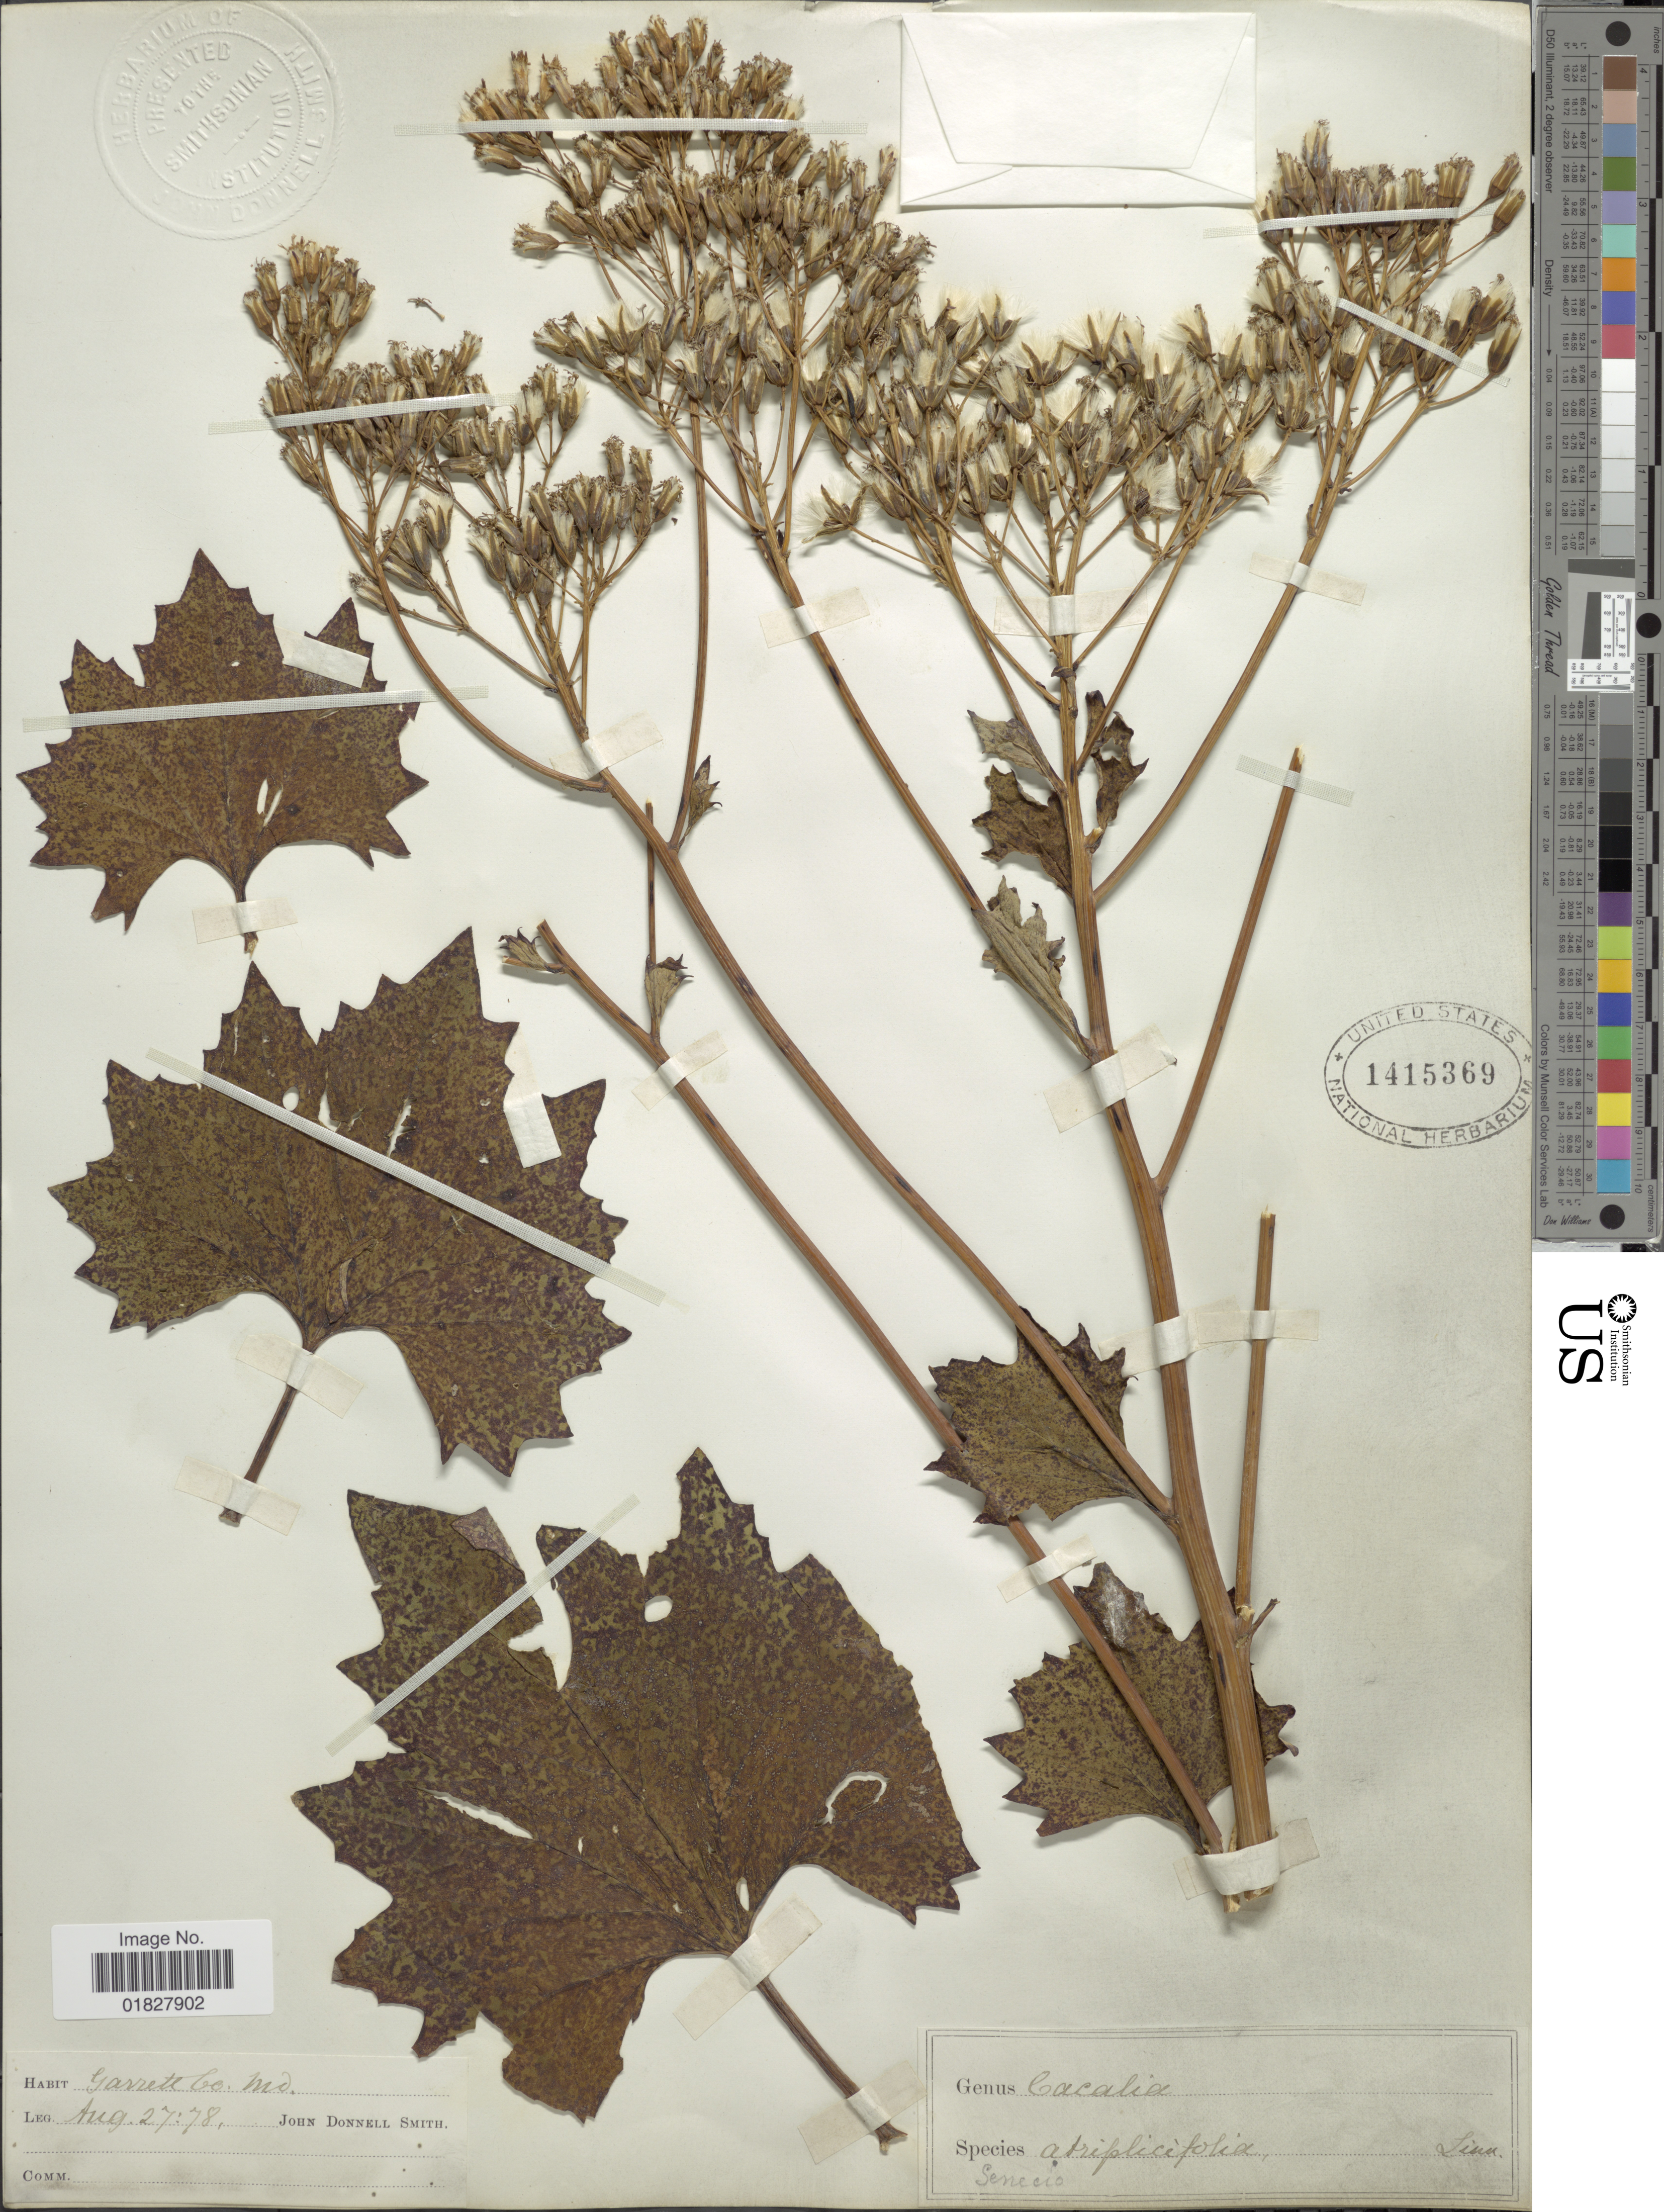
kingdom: Plantae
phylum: Tracheophyta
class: Magnoliopsida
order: Asterales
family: Asteraceae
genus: Arnoglossum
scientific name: Arnoglossum atriplicifolium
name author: (L.) H. Rob.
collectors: J. Donnell Smith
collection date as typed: Transcribed d/m/y: 27/8/78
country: United States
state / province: Maryland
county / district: Garrett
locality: Garrett Co. Md.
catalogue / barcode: US 1415369